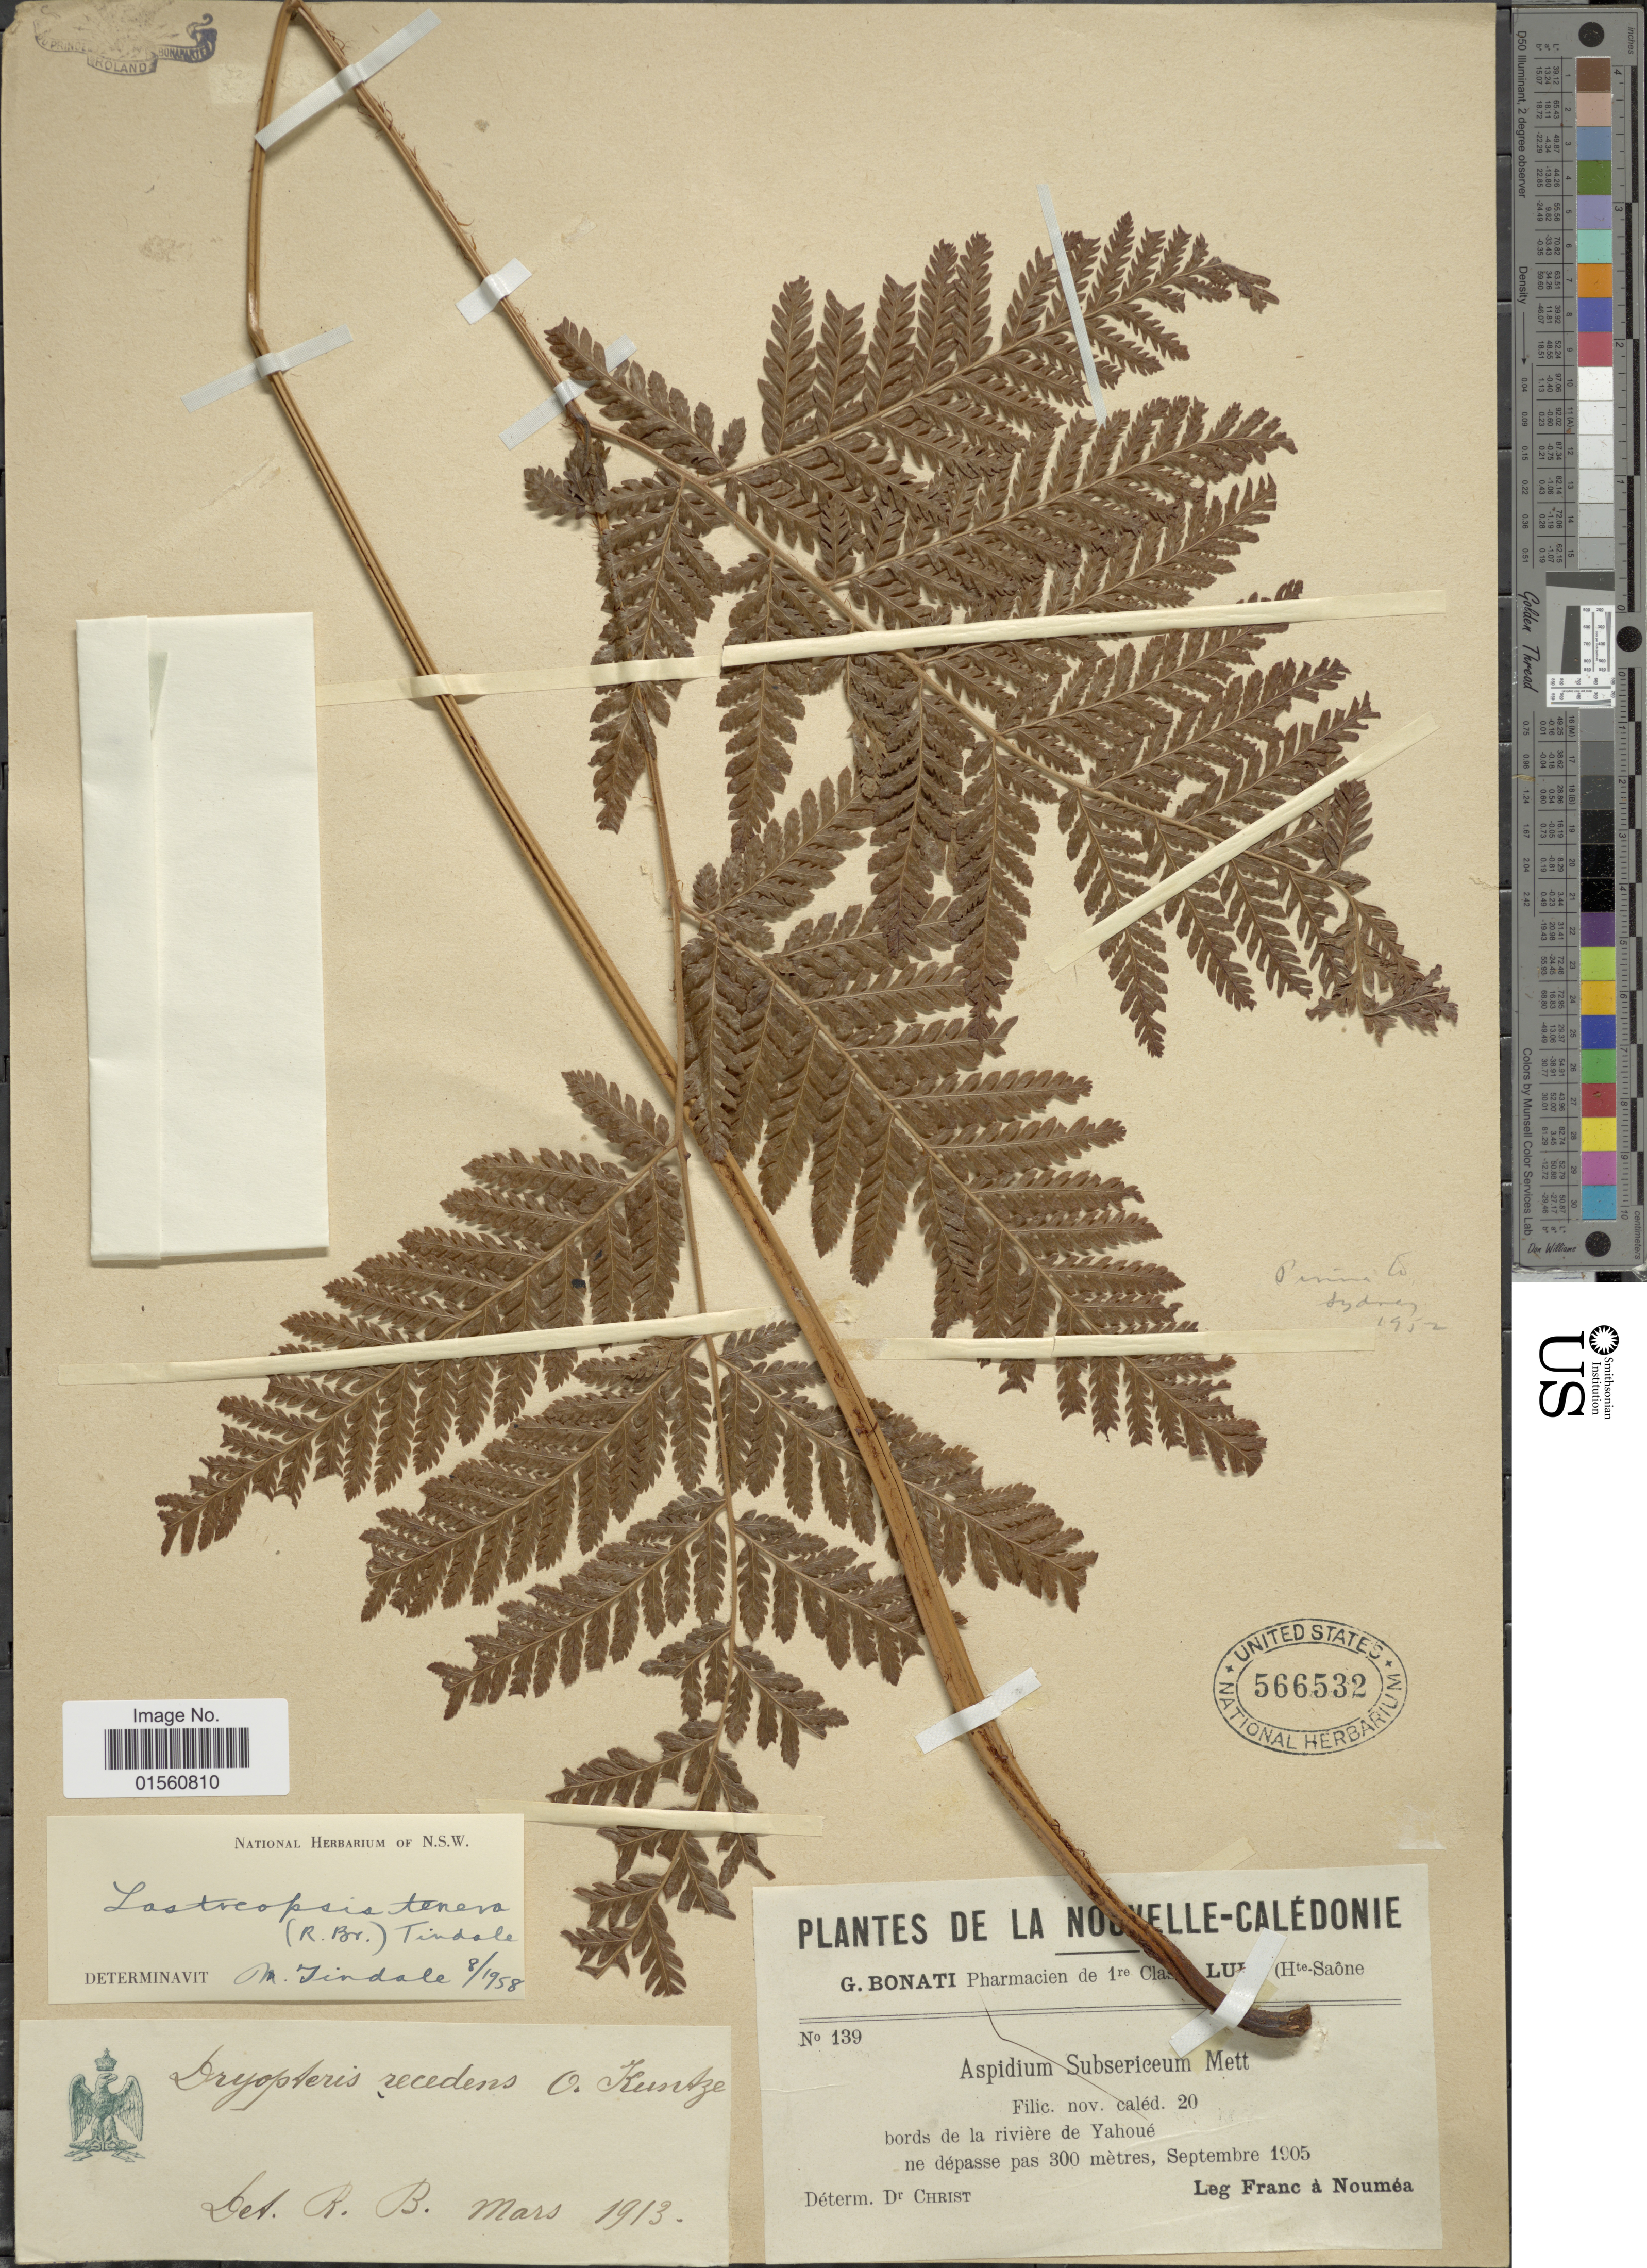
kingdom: Plantae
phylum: Tracheophyta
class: Polypodiopsida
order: Polypodiales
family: Dryopteridaceae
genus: Lastreopsis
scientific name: Lastreopsis tenera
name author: (R. Br.) Tindale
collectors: Franc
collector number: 139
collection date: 1905-09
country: New Caledonia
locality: Bords de la riviere de Yahoué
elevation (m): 300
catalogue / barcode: US 566532